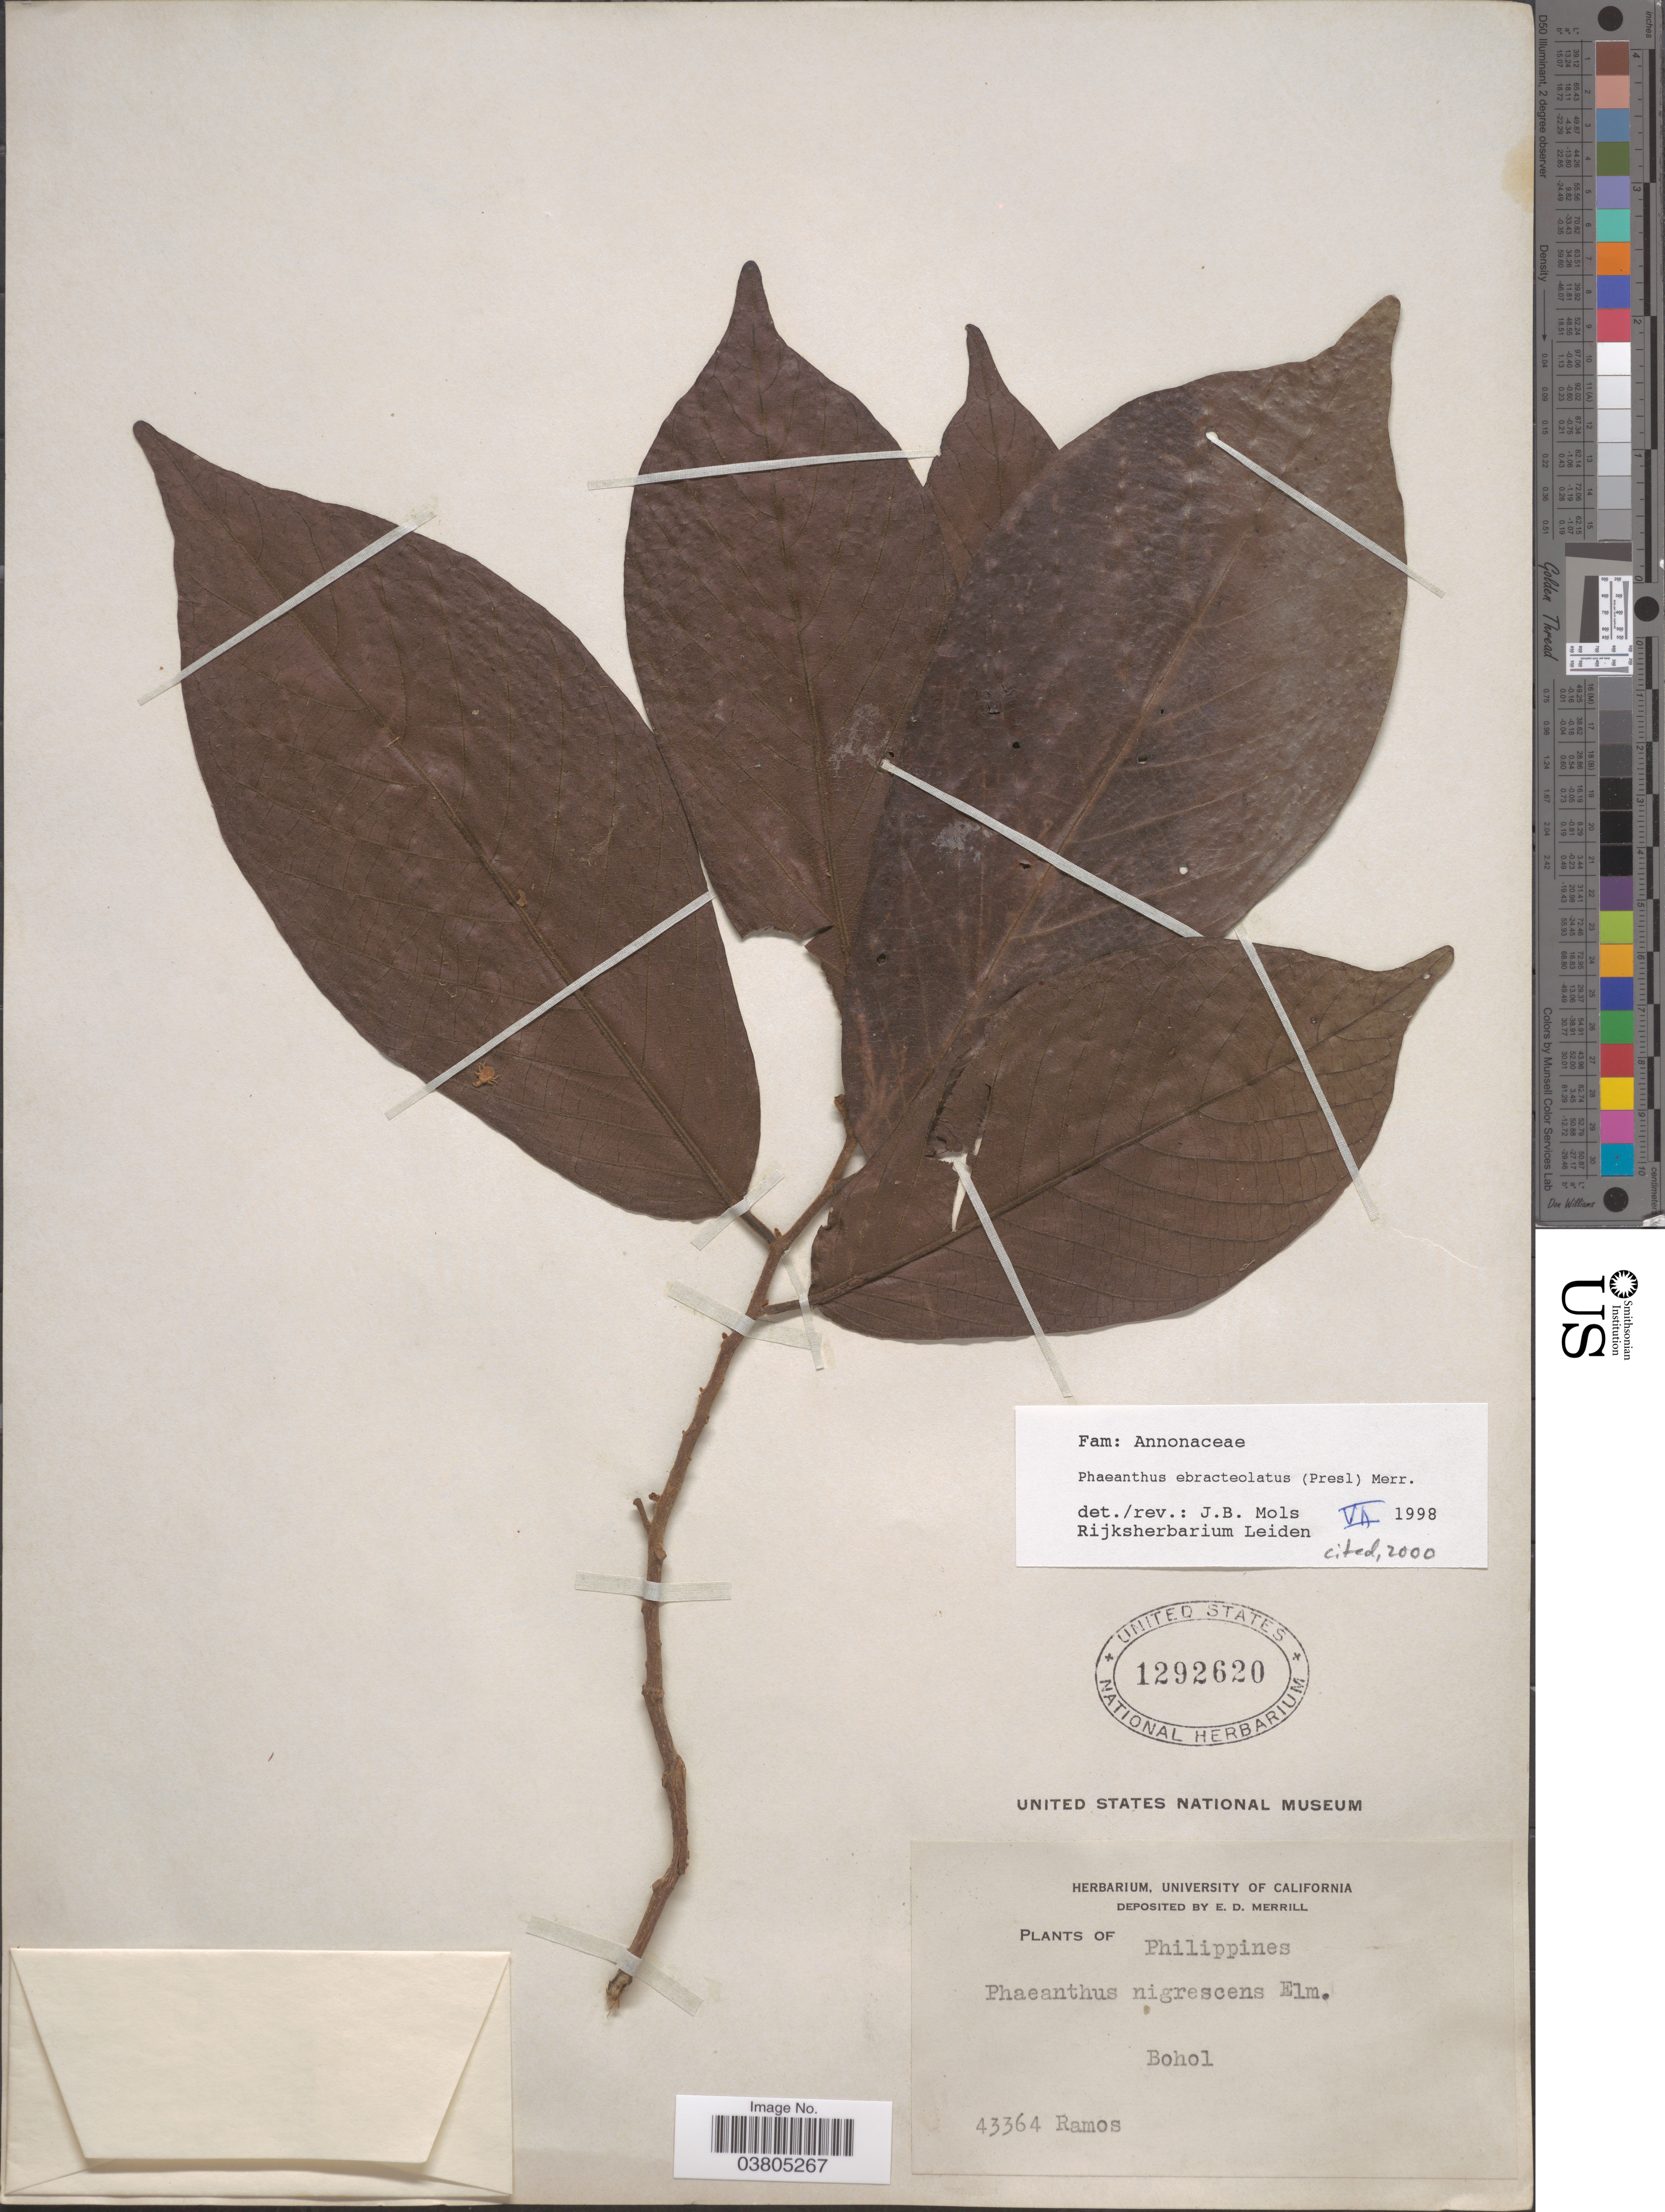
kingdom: Plantae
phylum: Tracheophyta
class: Magnoliopsida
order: Magnoliales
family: Annonaceae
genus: Phaeanthus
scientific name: Phaeanthus ebracteolatus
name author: (C. Presl) Merr.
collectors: -. Ramos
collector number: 43364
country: Philippines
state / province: Central Visayas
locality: Bohol.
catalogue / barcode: US 1292620